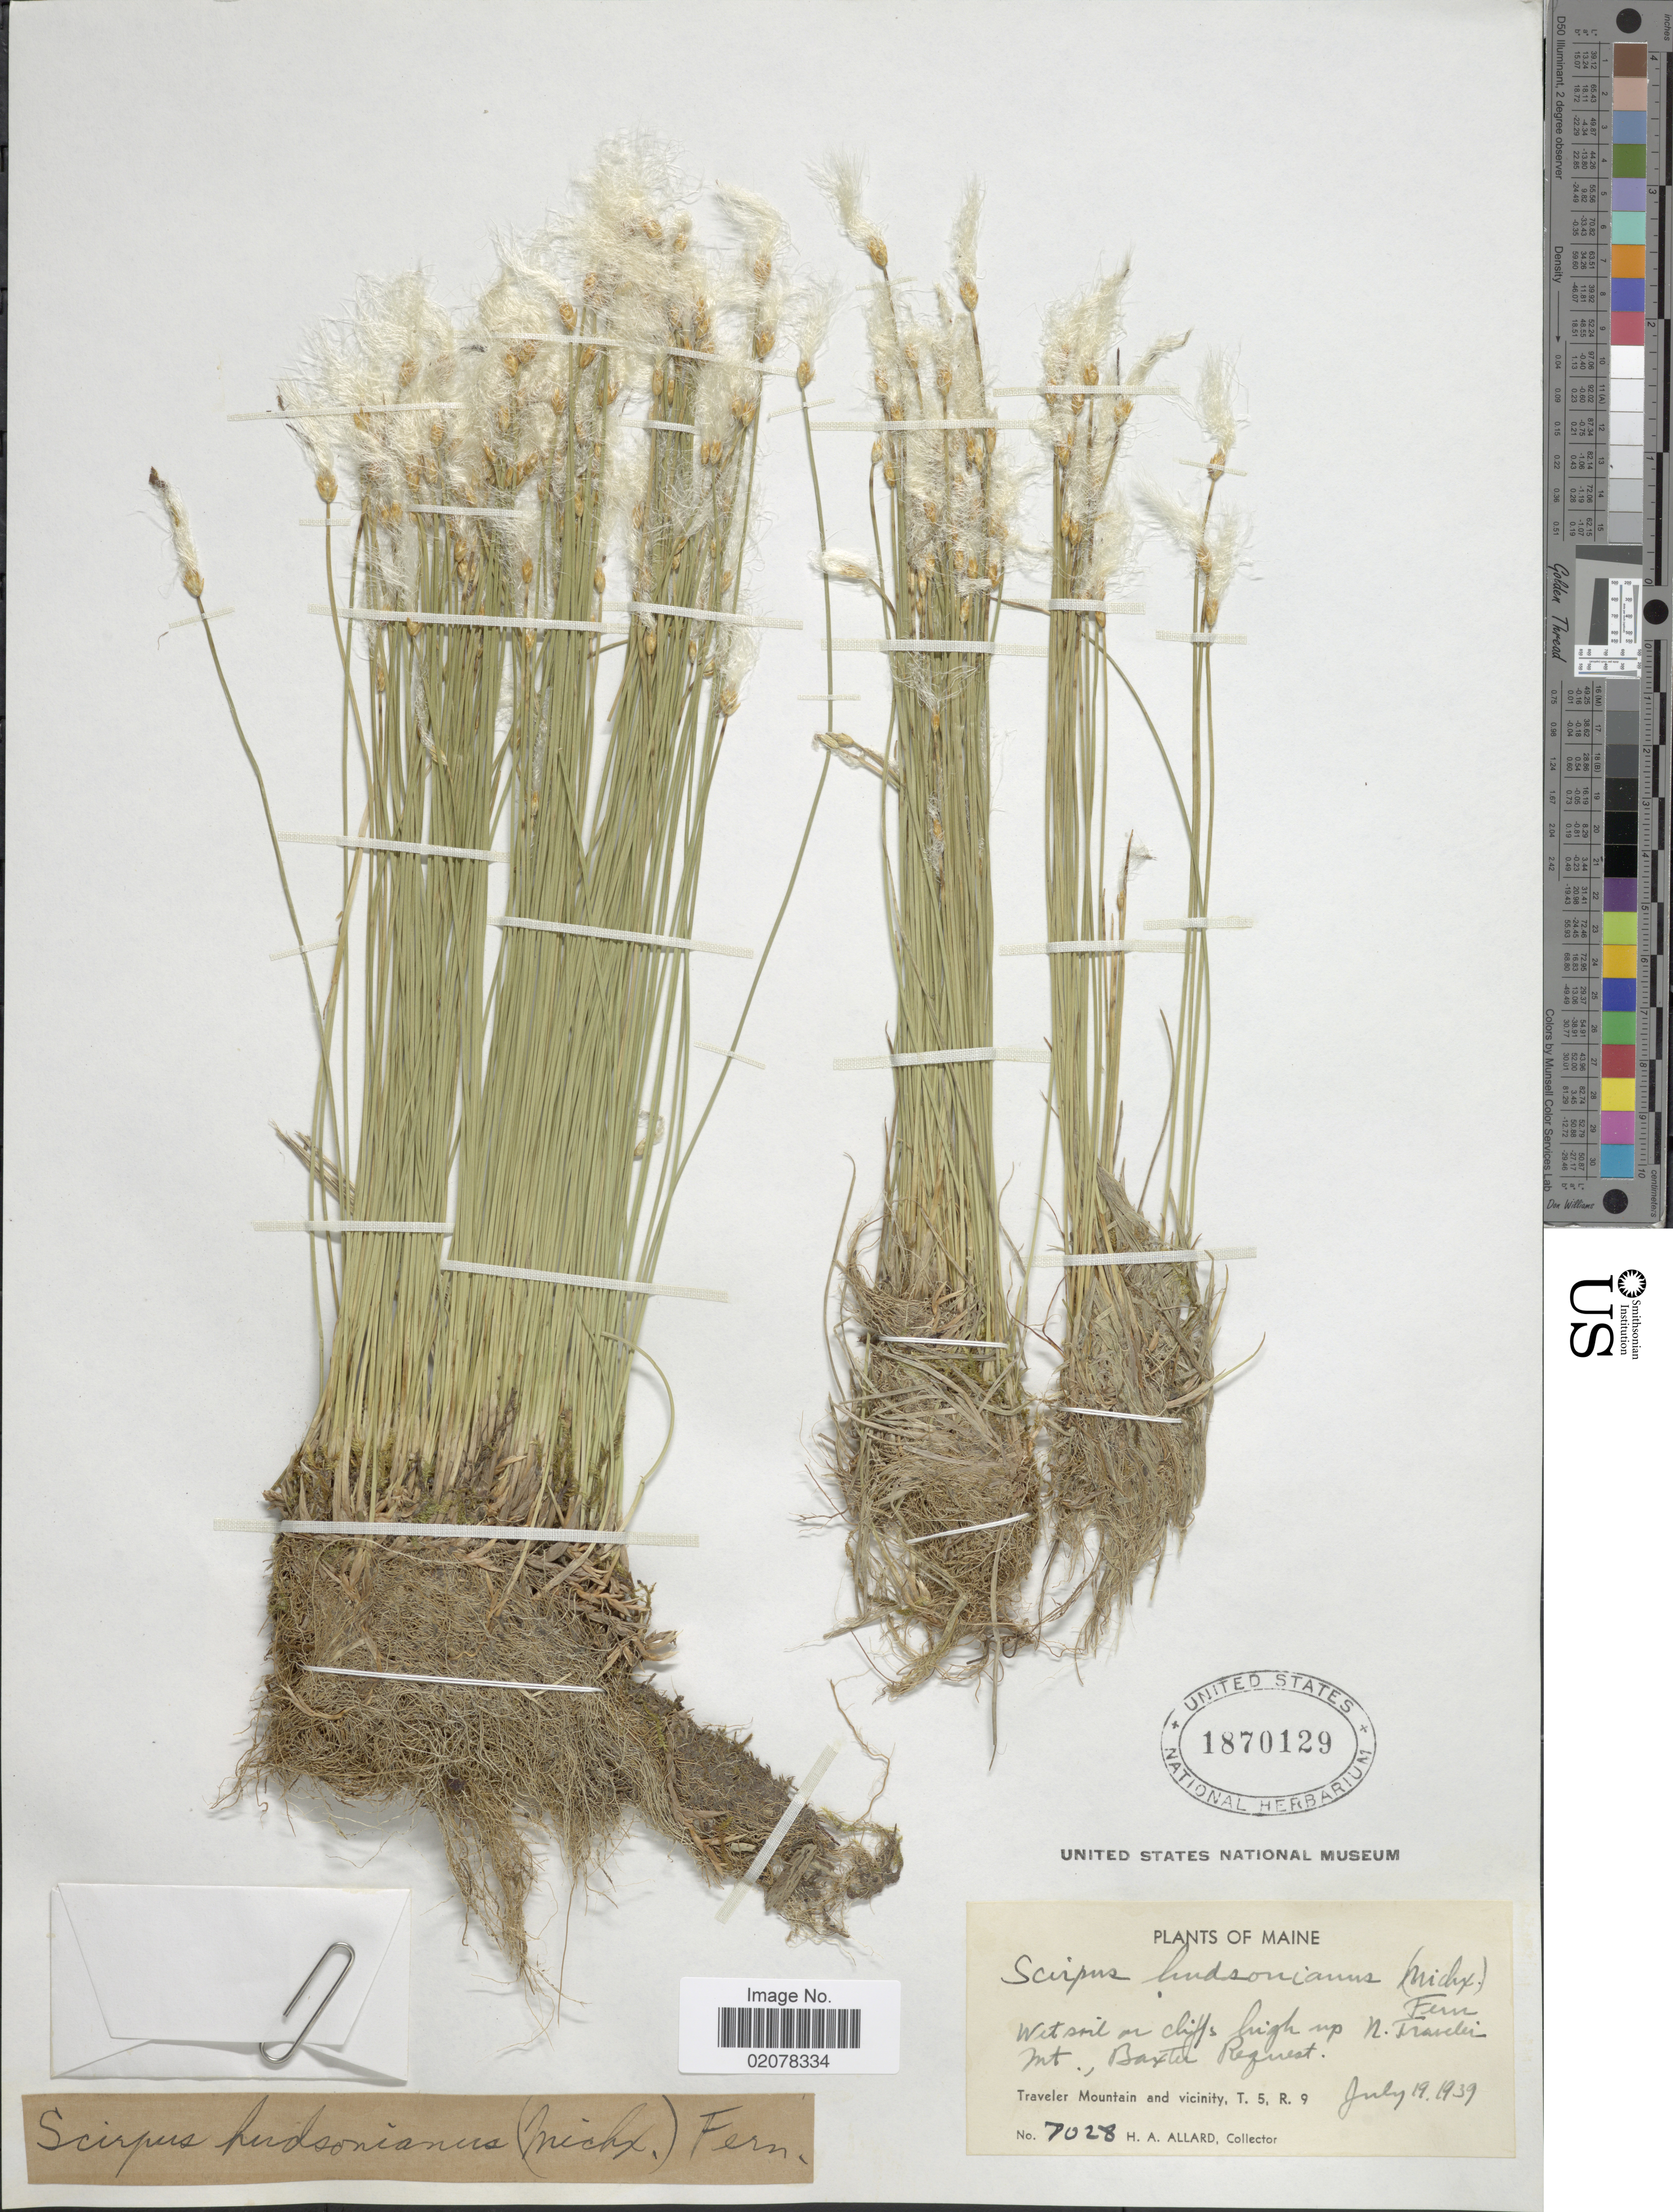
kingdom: Plantae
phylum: Tracheophyta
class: Liliopsida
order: Poales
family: Cyperaceae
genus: Trichophorum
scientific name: Trichophorum alpinum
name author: (L.) Pers.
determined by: Strong, M. T., (US), Smithsonian Institution - National Museum of Natural History (UNITED STATES)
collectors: H. A. Allard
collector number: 7028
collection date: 1939-07-19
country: United States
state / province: Maine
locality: West soil on cliffs, high up N. Traveler Mt., Baxter Request, Traveler Mountain and vicinity, T.5, R. 9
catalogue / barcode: US 1870129